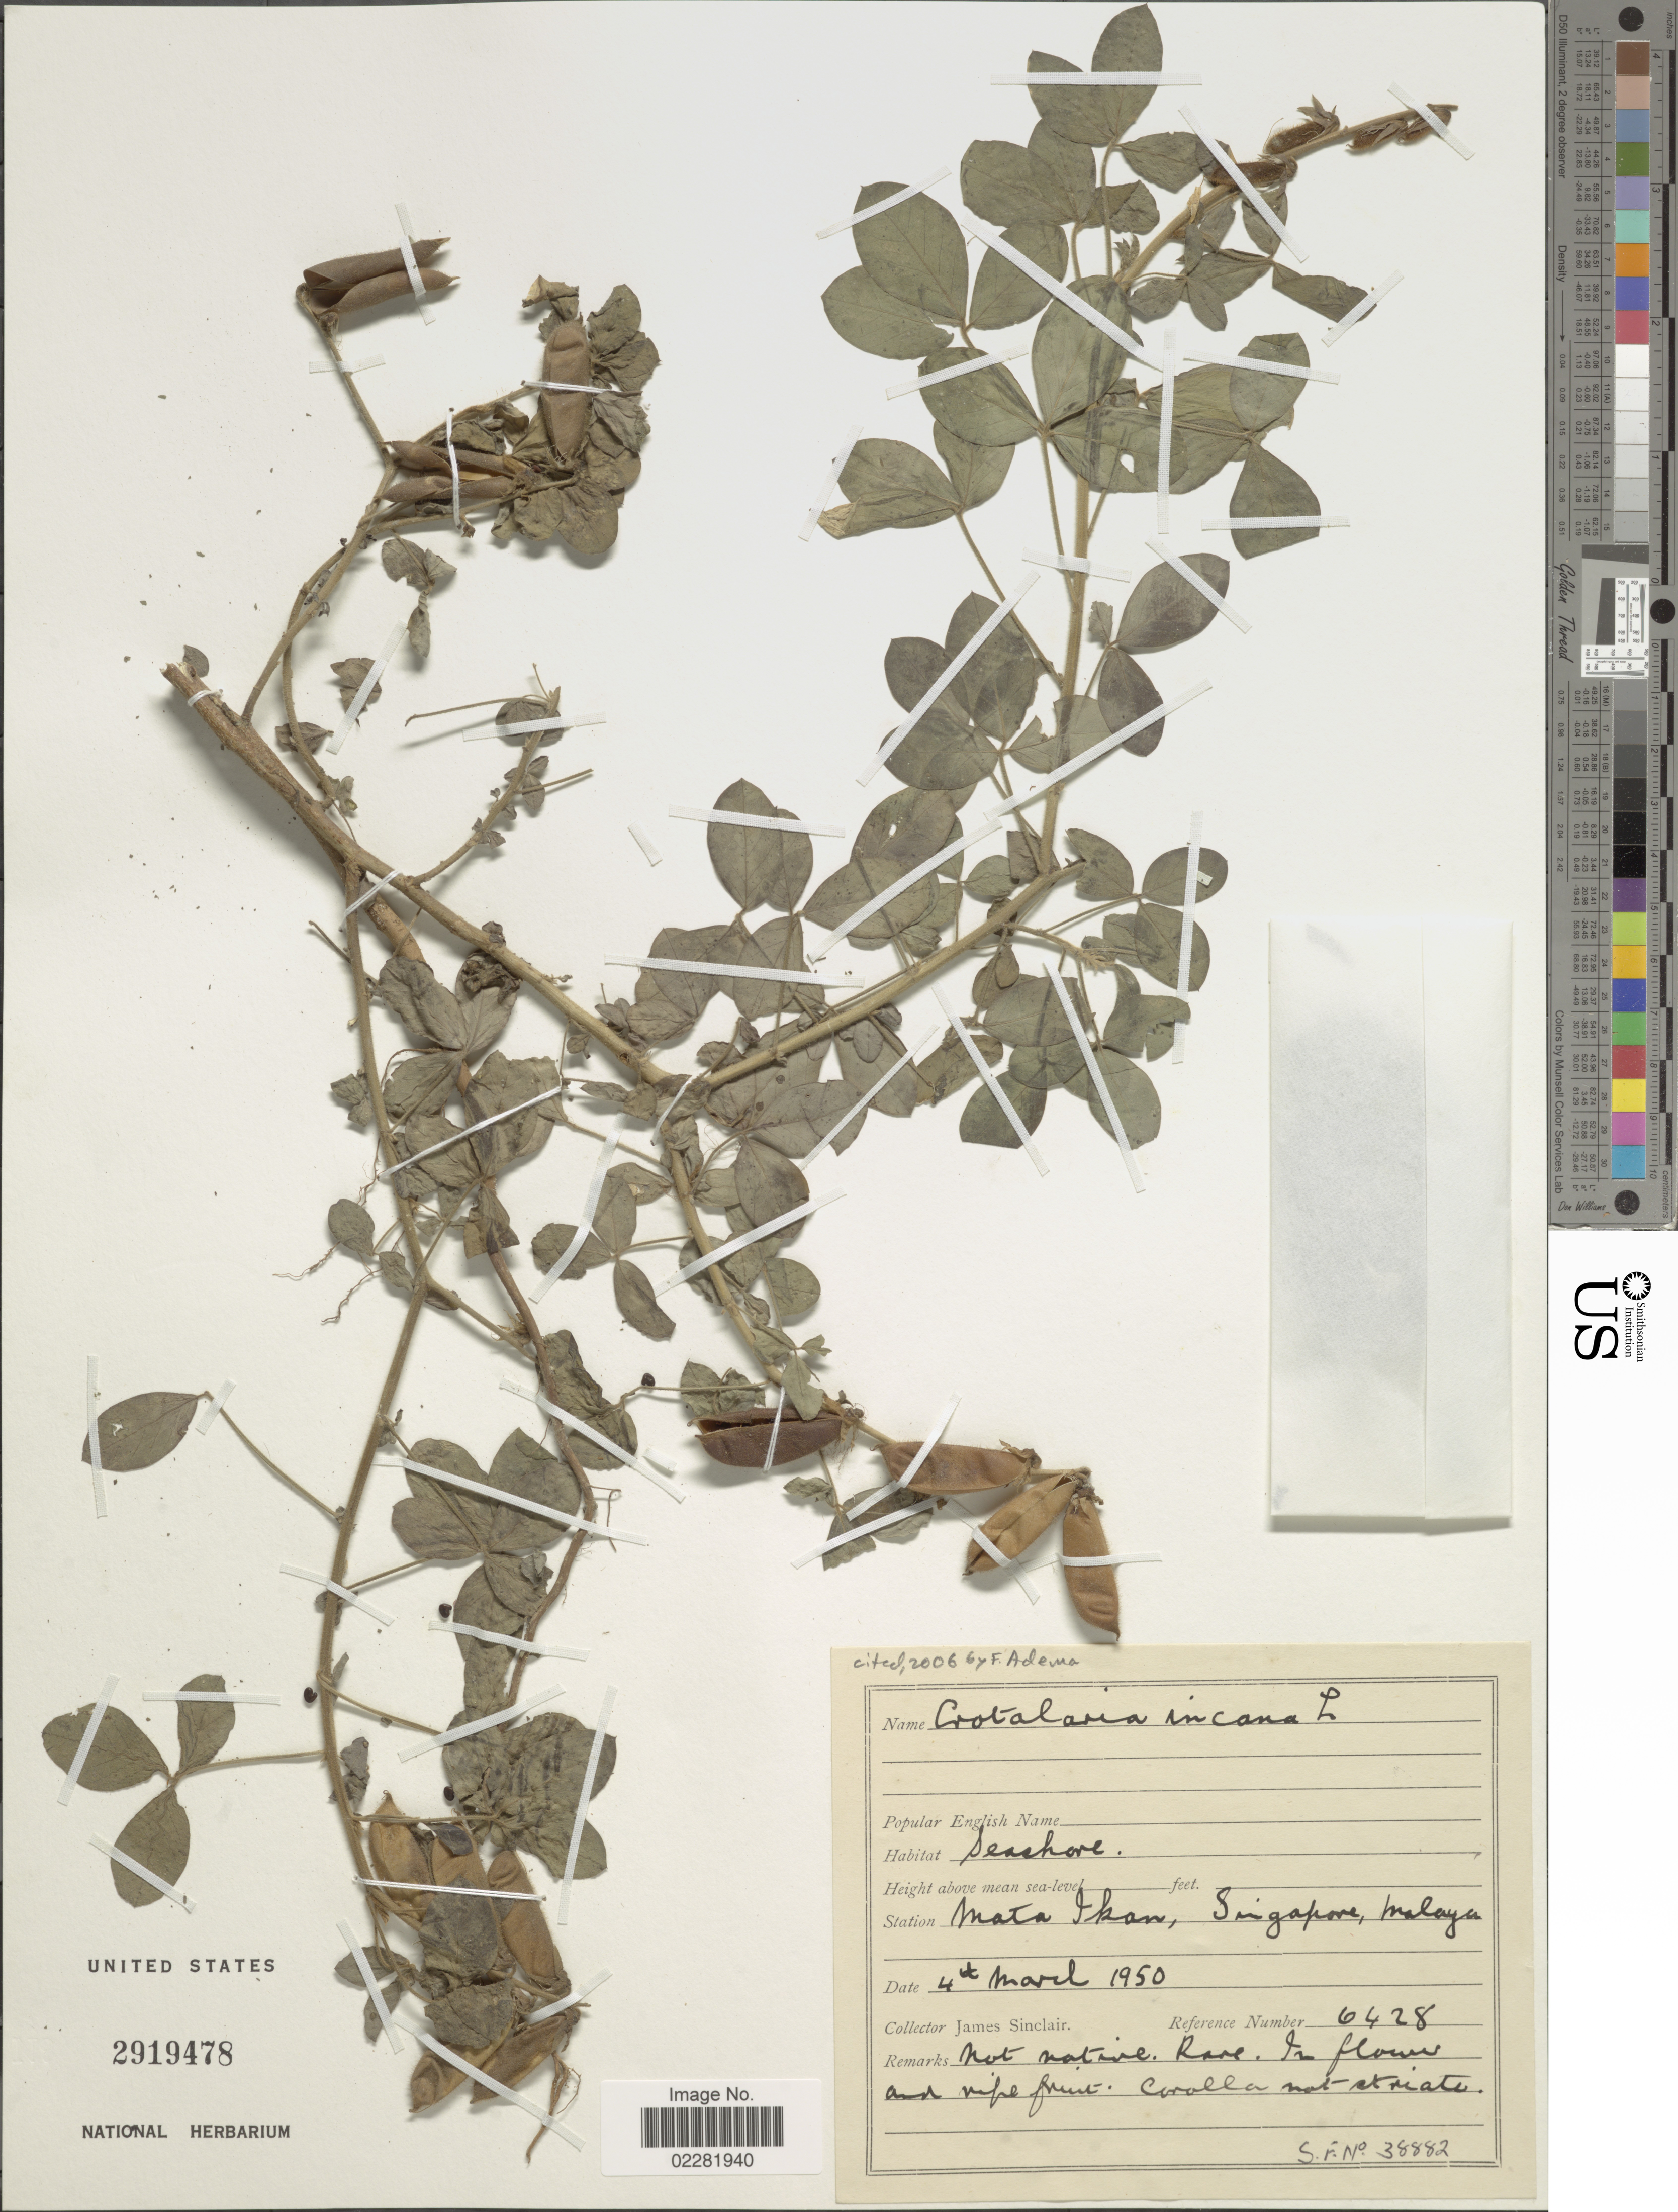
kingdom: Plantae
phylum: Tracheophyta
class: Magnoliopsida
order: Fabales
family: Fabaceae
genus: Crotalaria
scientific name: Crotalaria incana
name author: L.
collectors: J. Sinclair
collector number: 6428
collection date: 1950-03-04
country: Singapore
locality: Mata Ikan, Malaya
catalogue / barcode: US 2919478